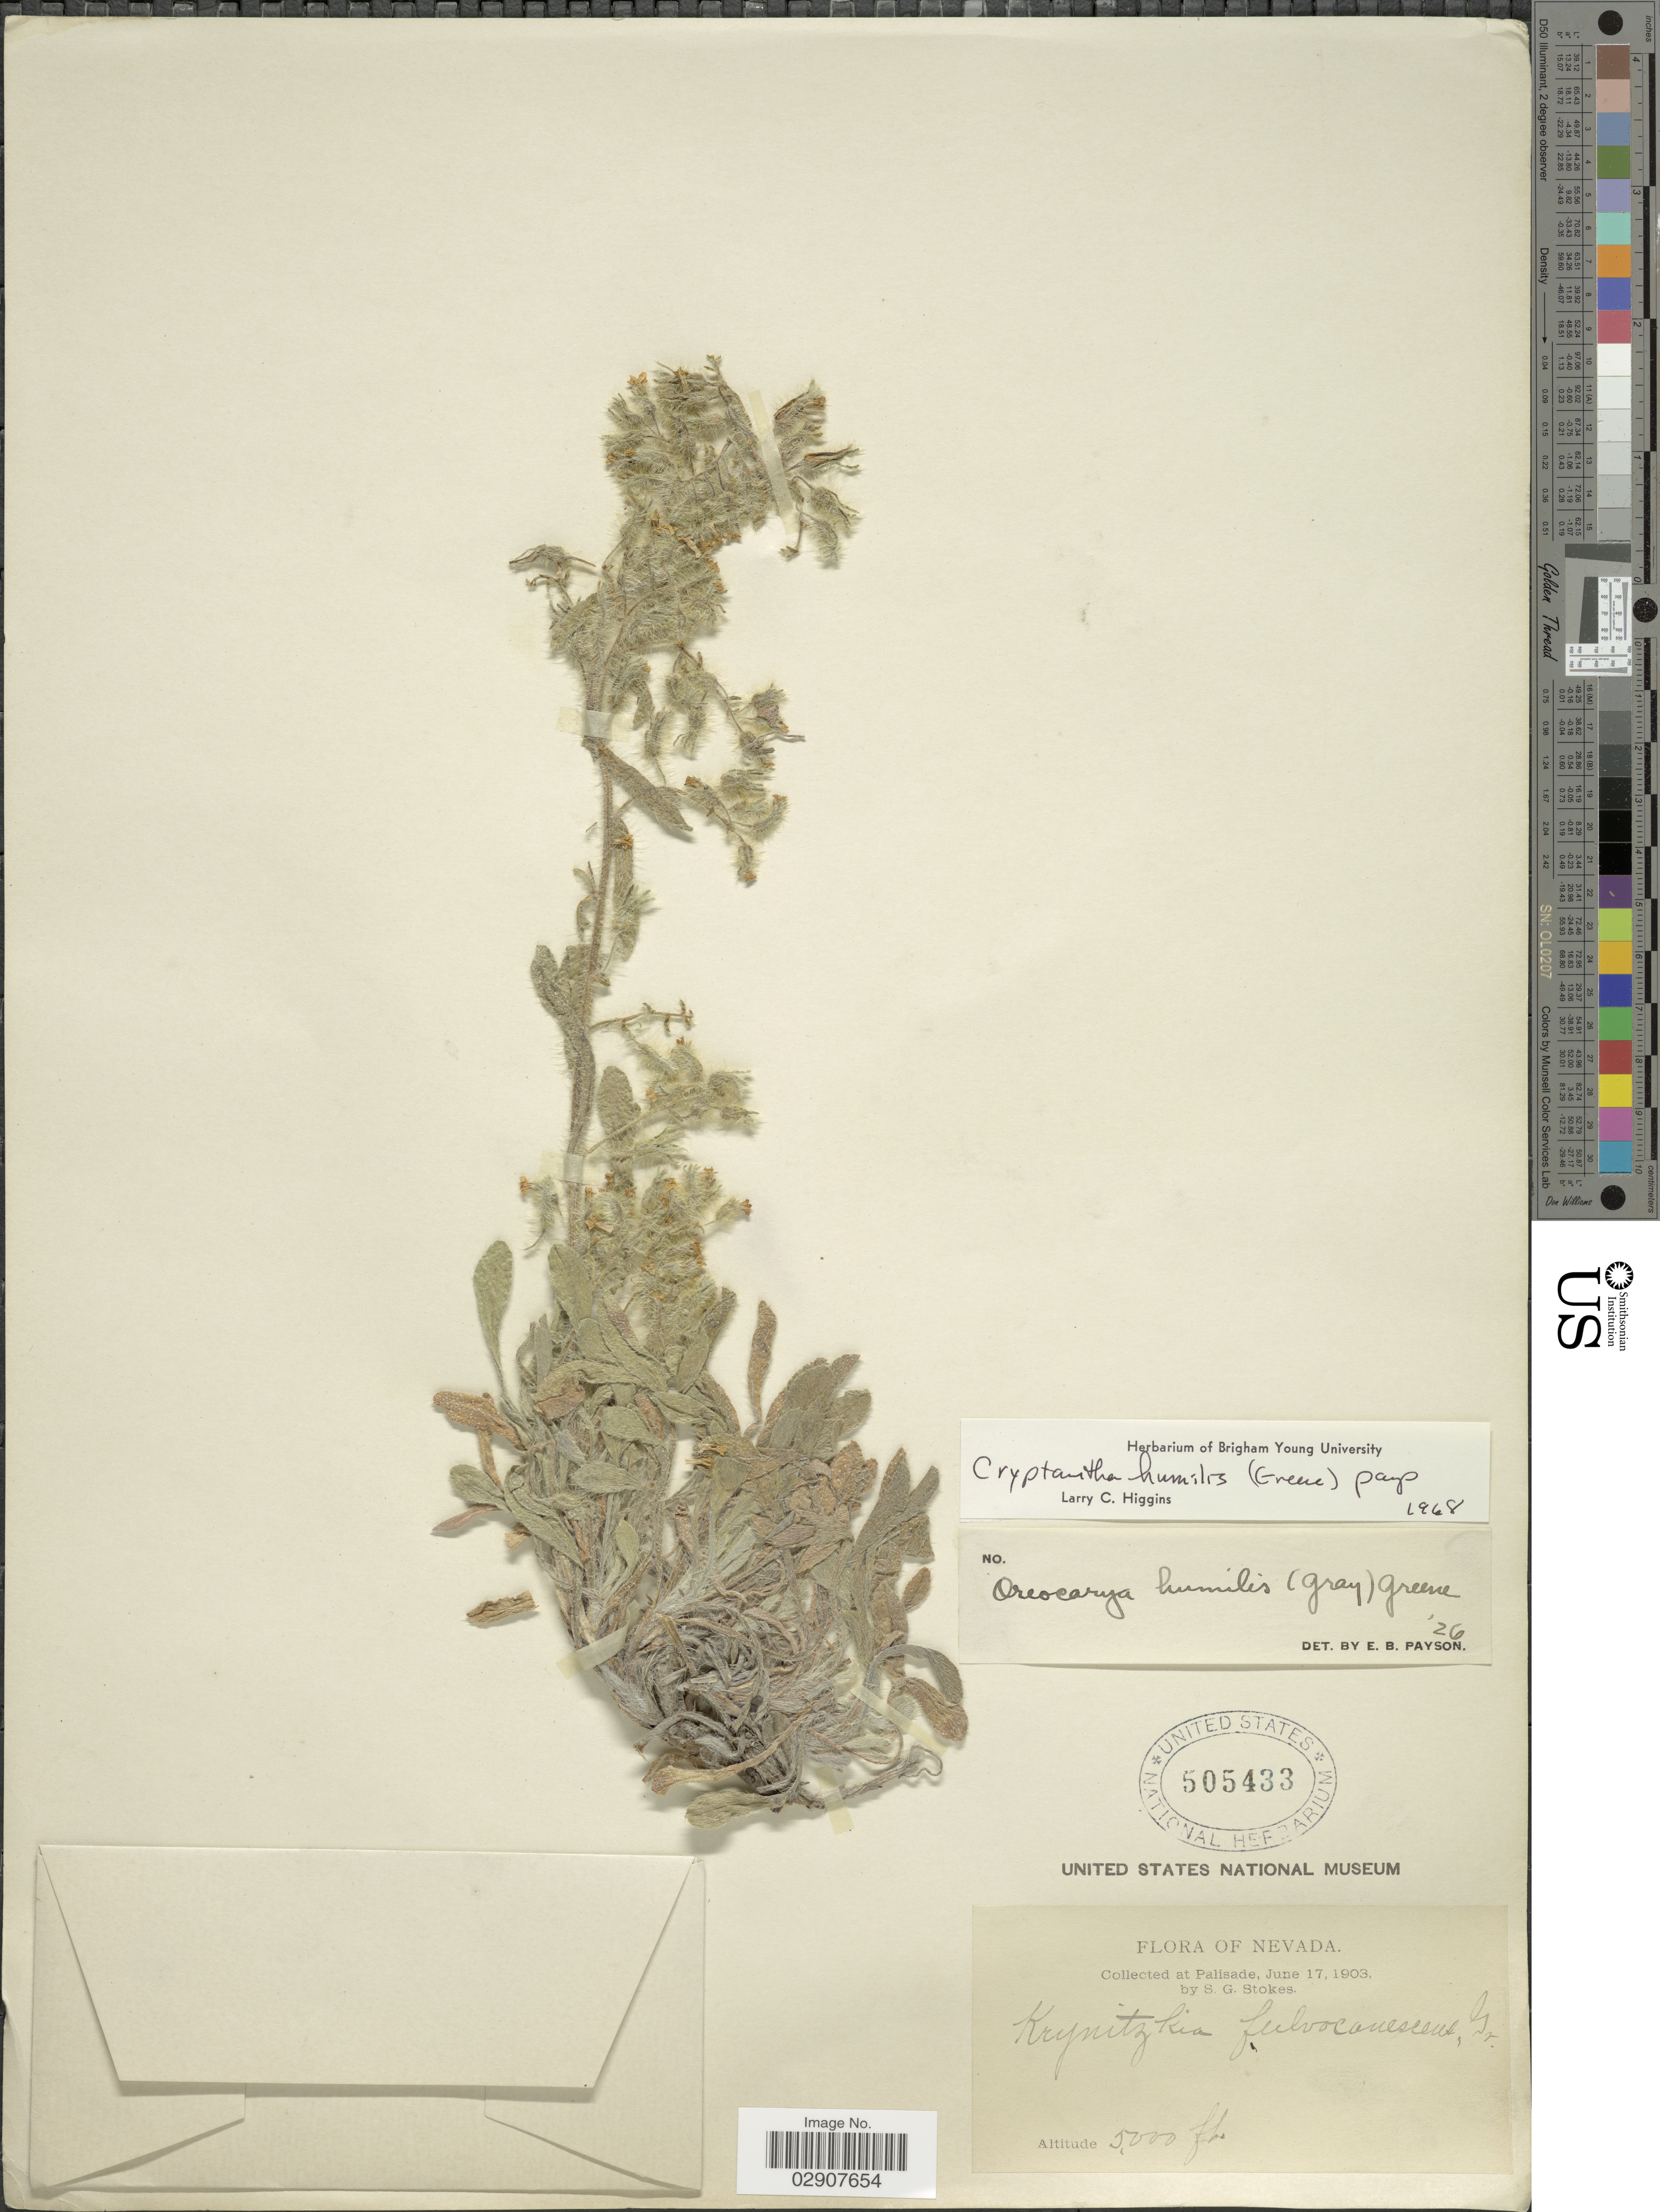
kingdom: Plantae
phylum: Tracheophyta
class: Magnoliopsida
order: Boraginales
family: Boraginaceae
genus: Cryptantha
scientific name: Cryptantha humilis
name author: (Greene) Payson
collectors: S. G. Stokes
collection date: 1903-06-17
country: United States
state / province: Nevada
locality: Palisade.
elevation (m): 1524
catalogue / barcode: US 505433